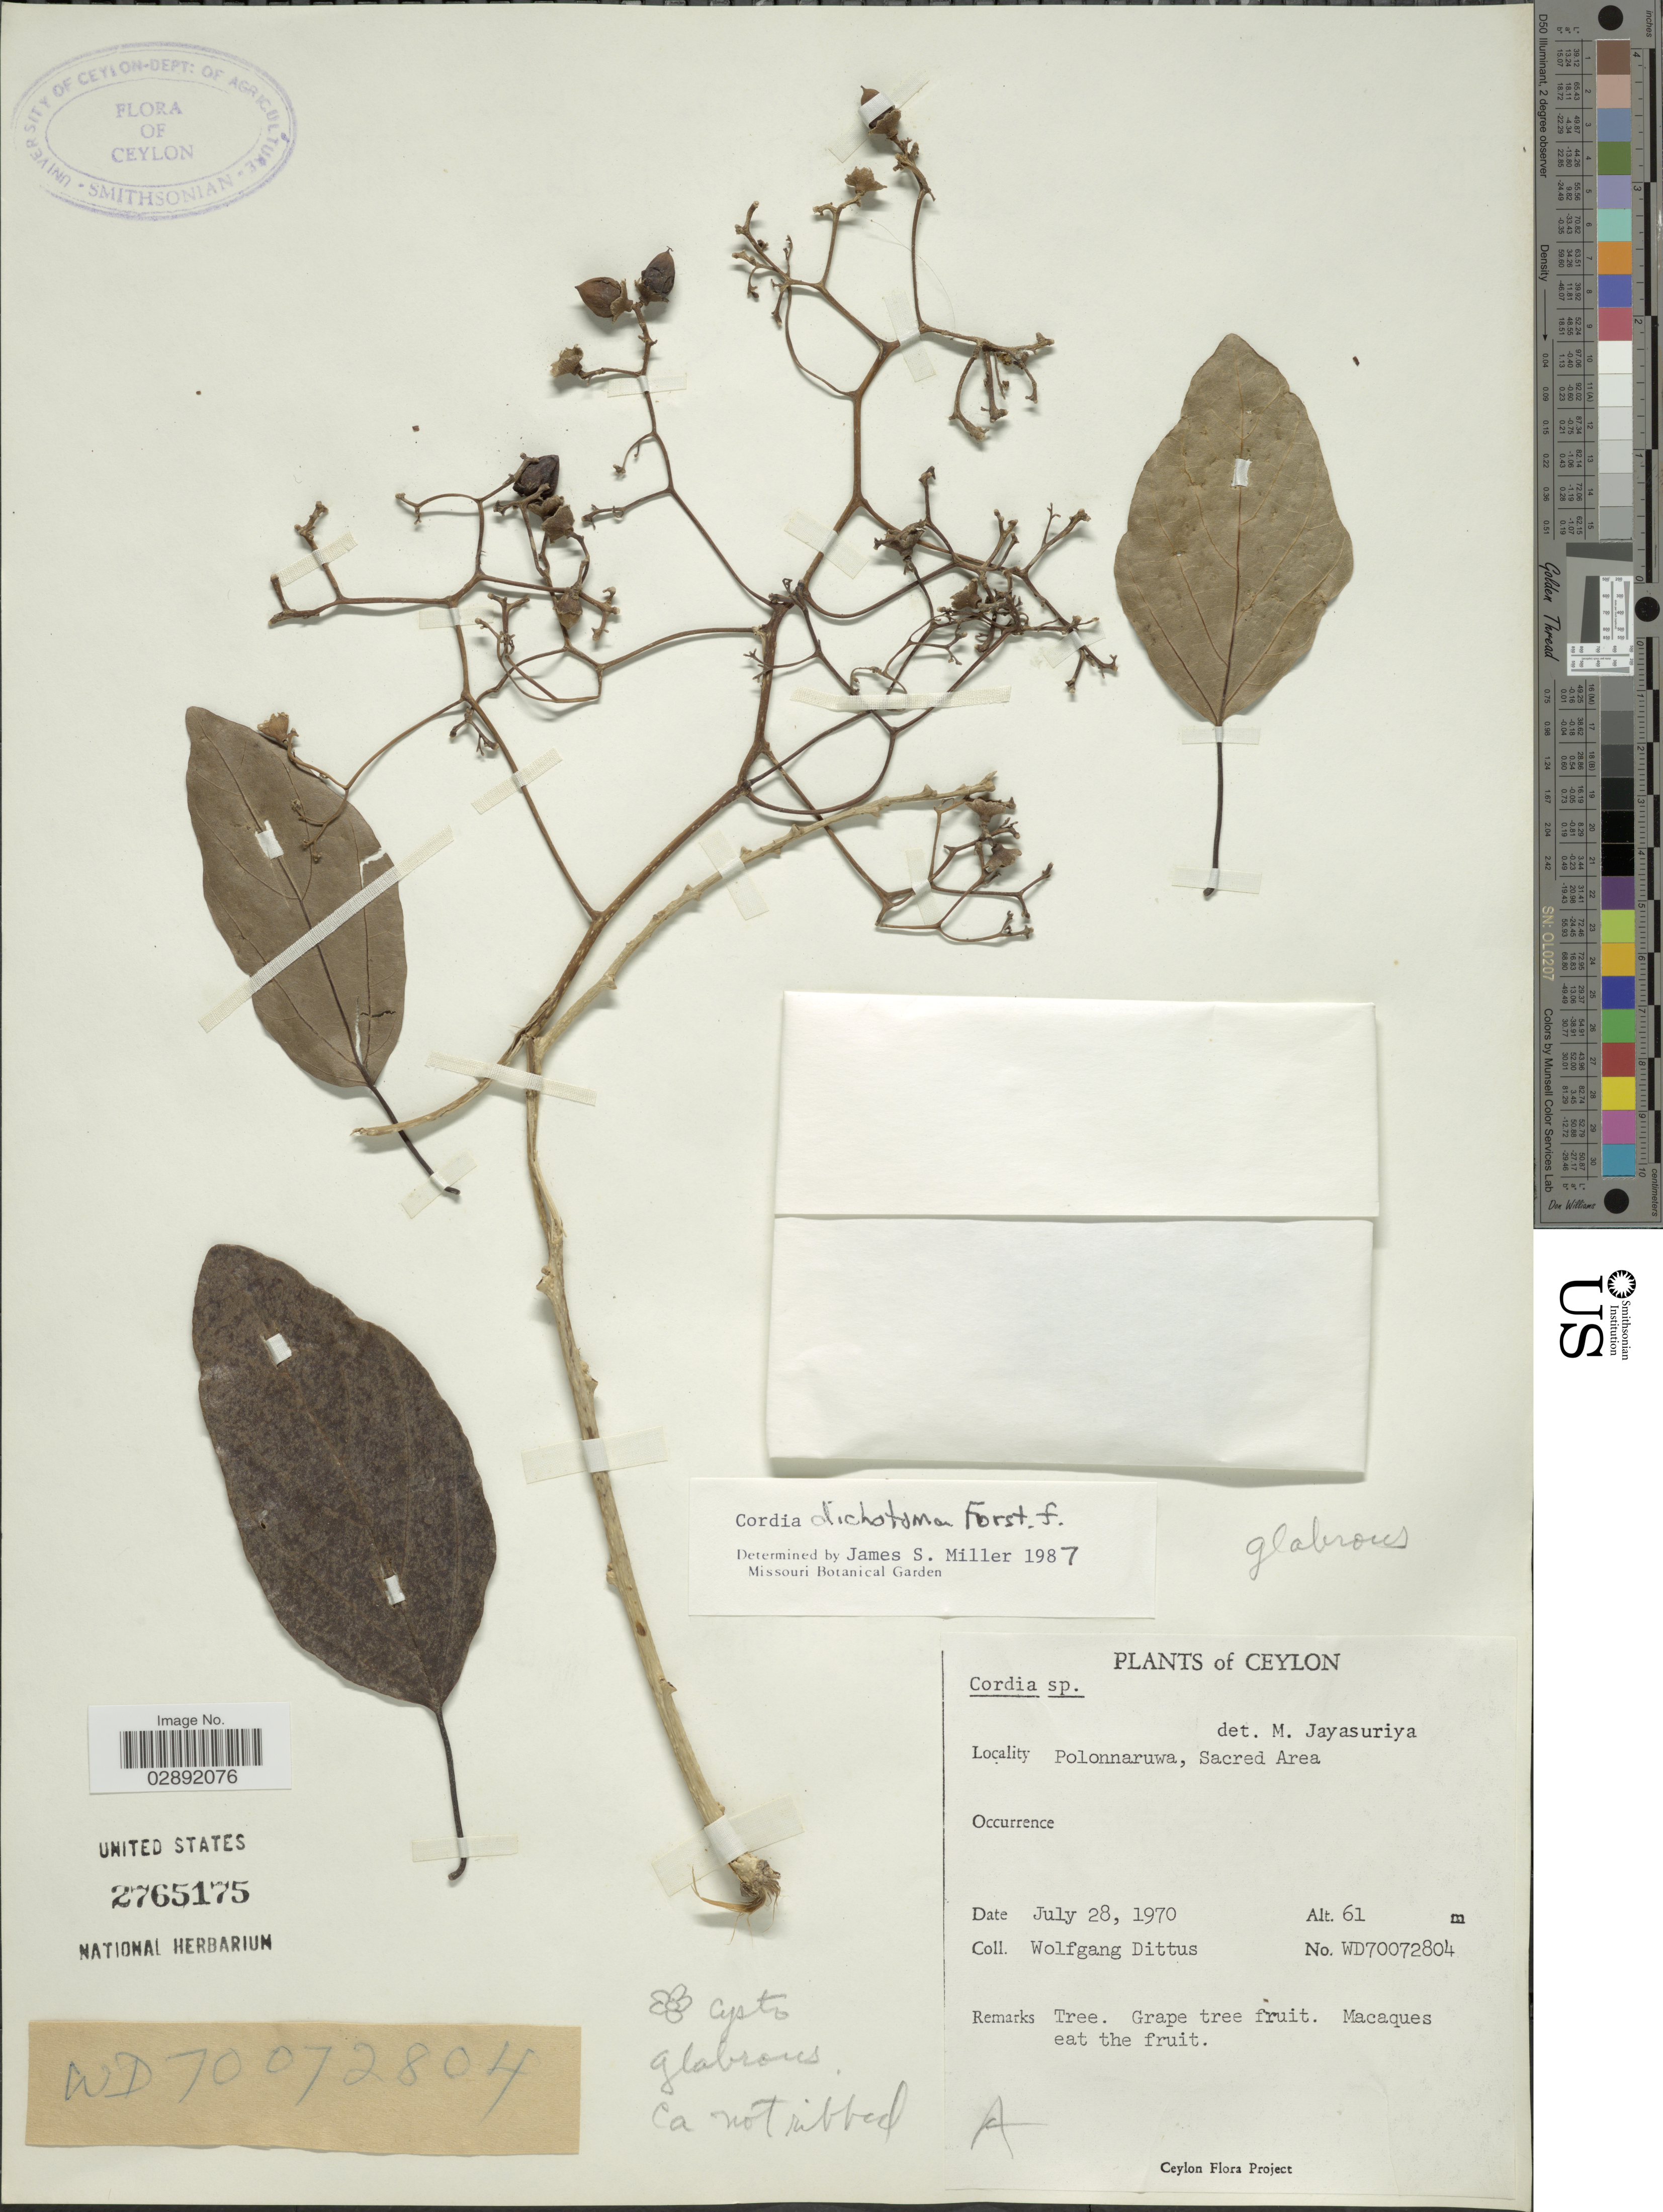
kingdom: Plantae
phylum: Tracheophyta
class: Magnoliopsida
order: Boraginales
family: Cordiaceae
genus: Cordia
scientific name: Cordia dichotoma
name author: G. Forst.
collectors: W. Dittus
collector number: WD70072804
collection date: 1970-07-28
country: Sri Lanka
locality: Ceylon, Polonnaruwa, Sacred Area.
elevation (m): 61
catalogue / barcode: US 2765175